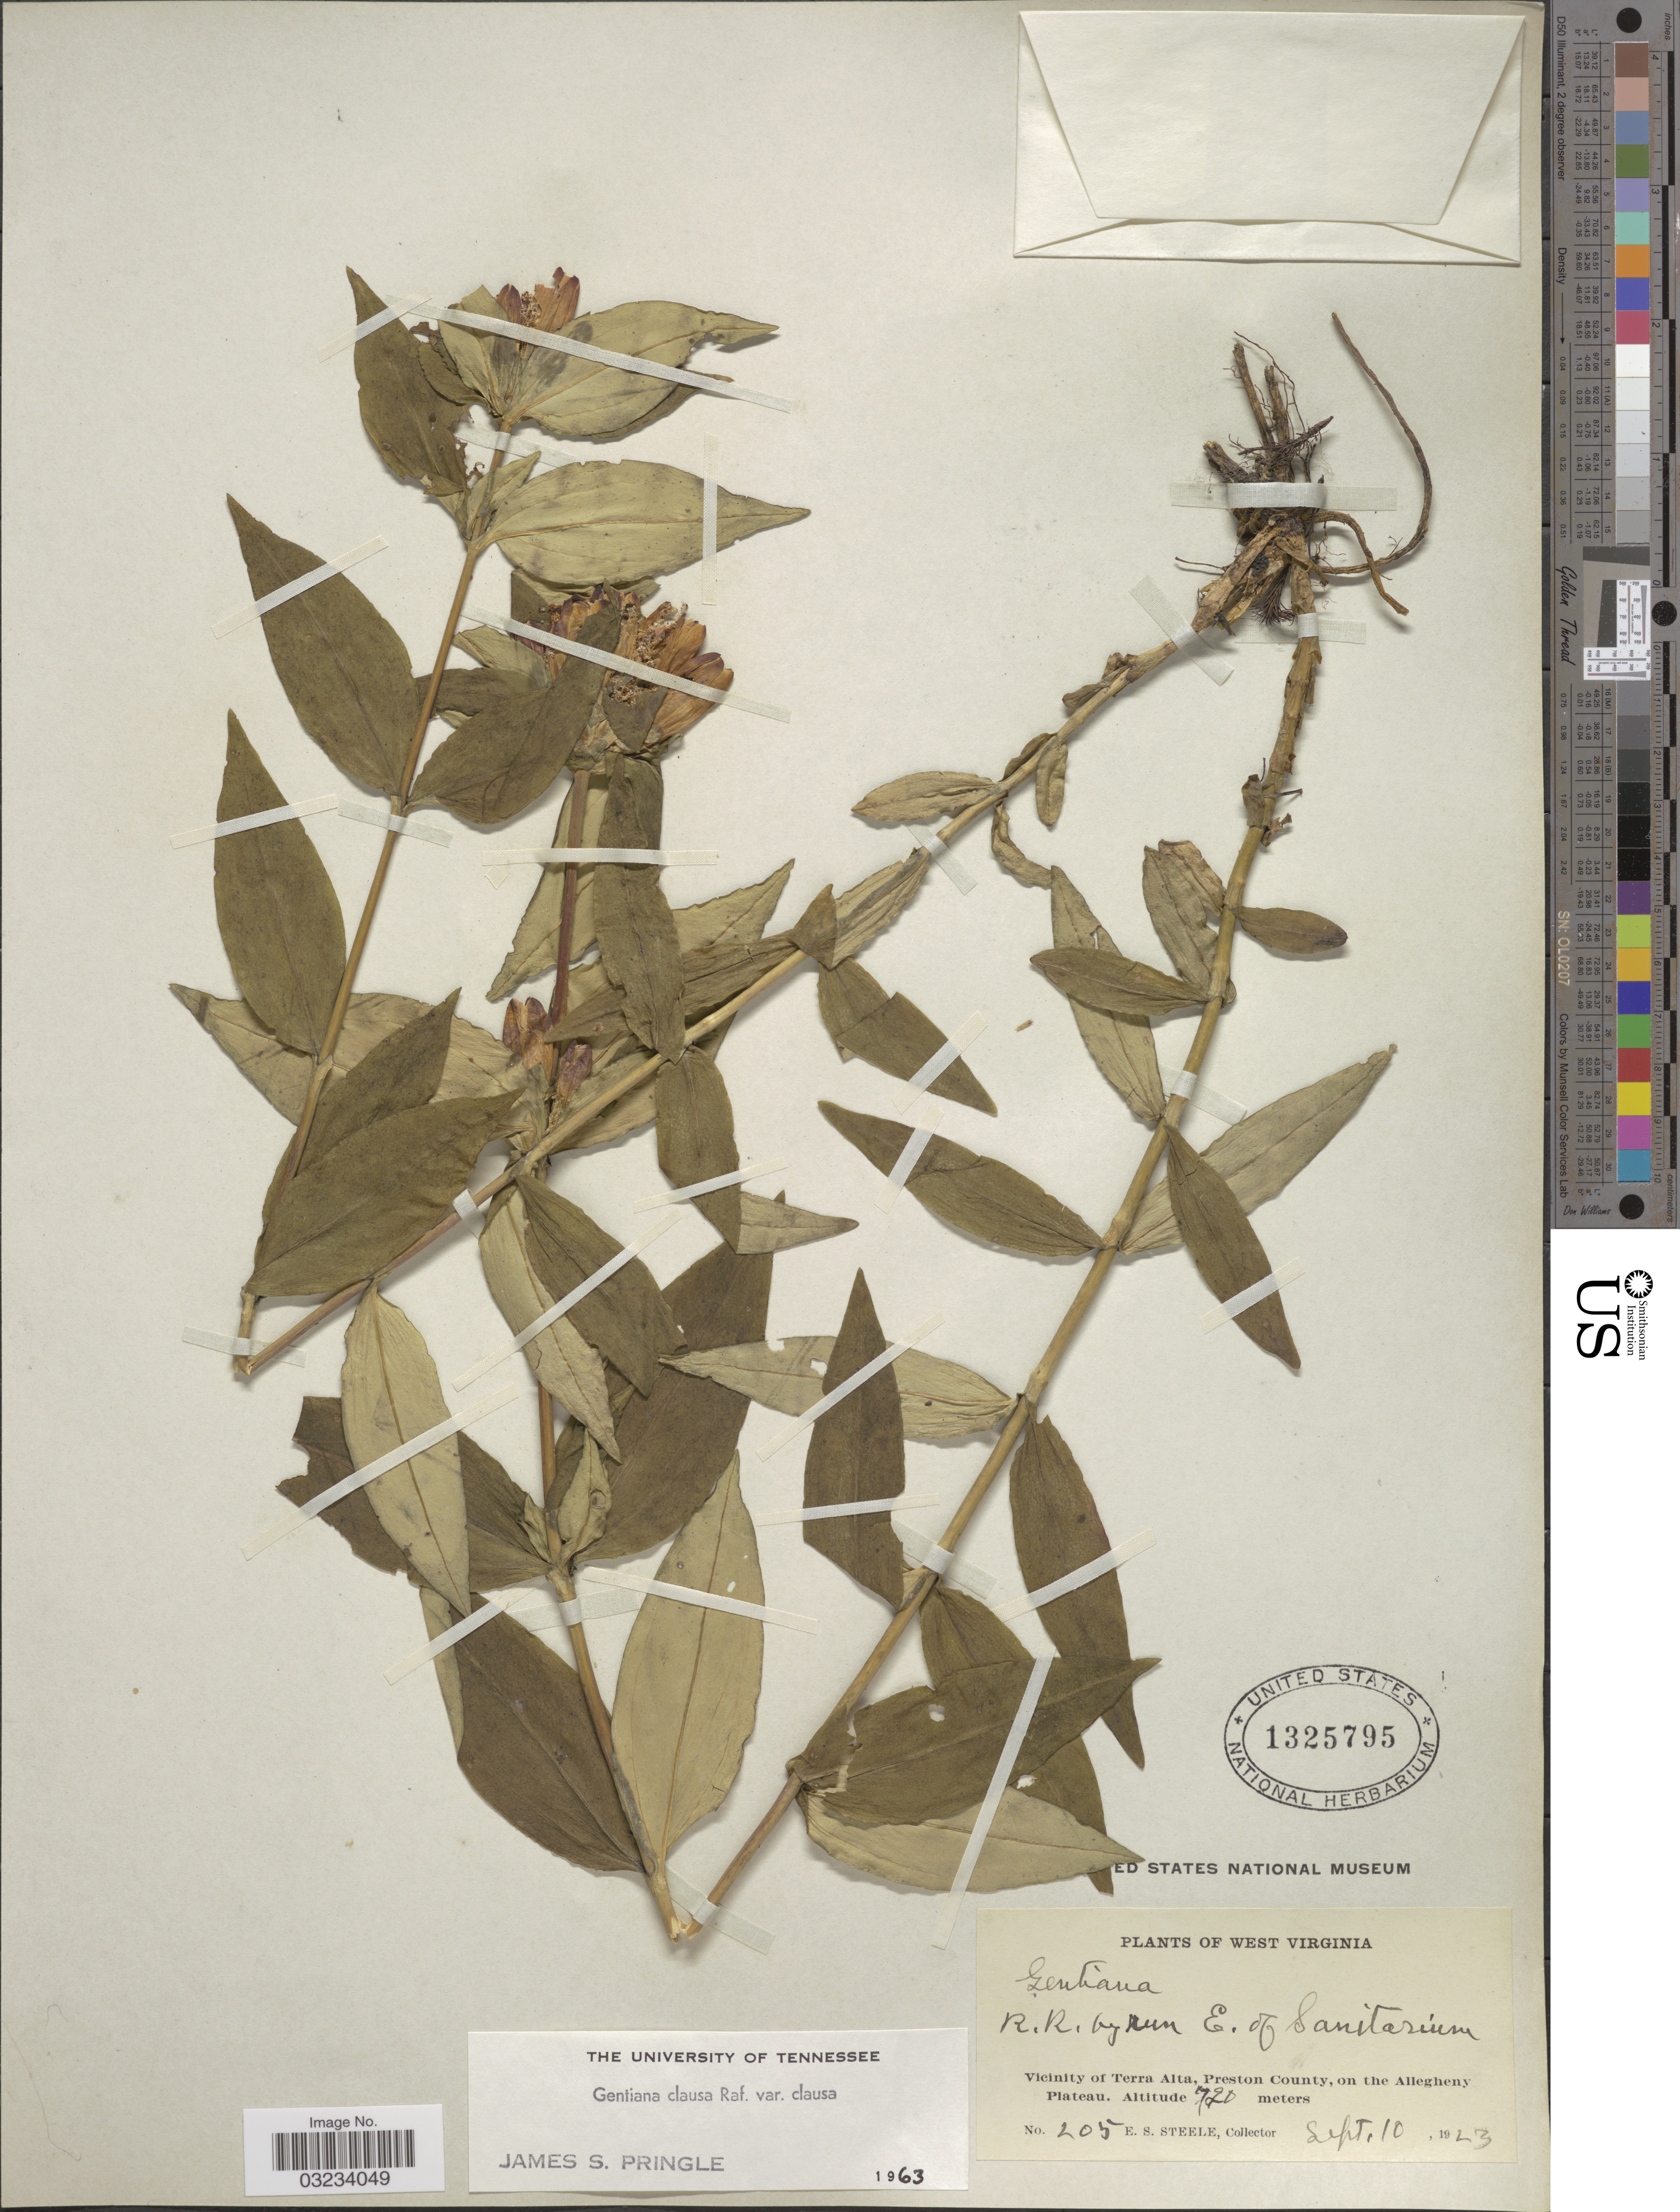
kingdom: Plantae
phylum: Tracheophyta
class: Magnoliopsida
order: Gentianales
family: Gentianaceae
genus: Gentiana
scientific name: Gentiana clausa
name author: Raf.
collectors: E. Steele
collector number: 205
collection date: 1923-09-10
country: United States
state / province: West Virginia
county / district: Preston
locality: R.R. by run E. of Sanitarium, Vicinity of Terra Alta, Preston County, on the Allegheny Plateau.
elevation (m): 720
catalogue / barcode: US 1325795